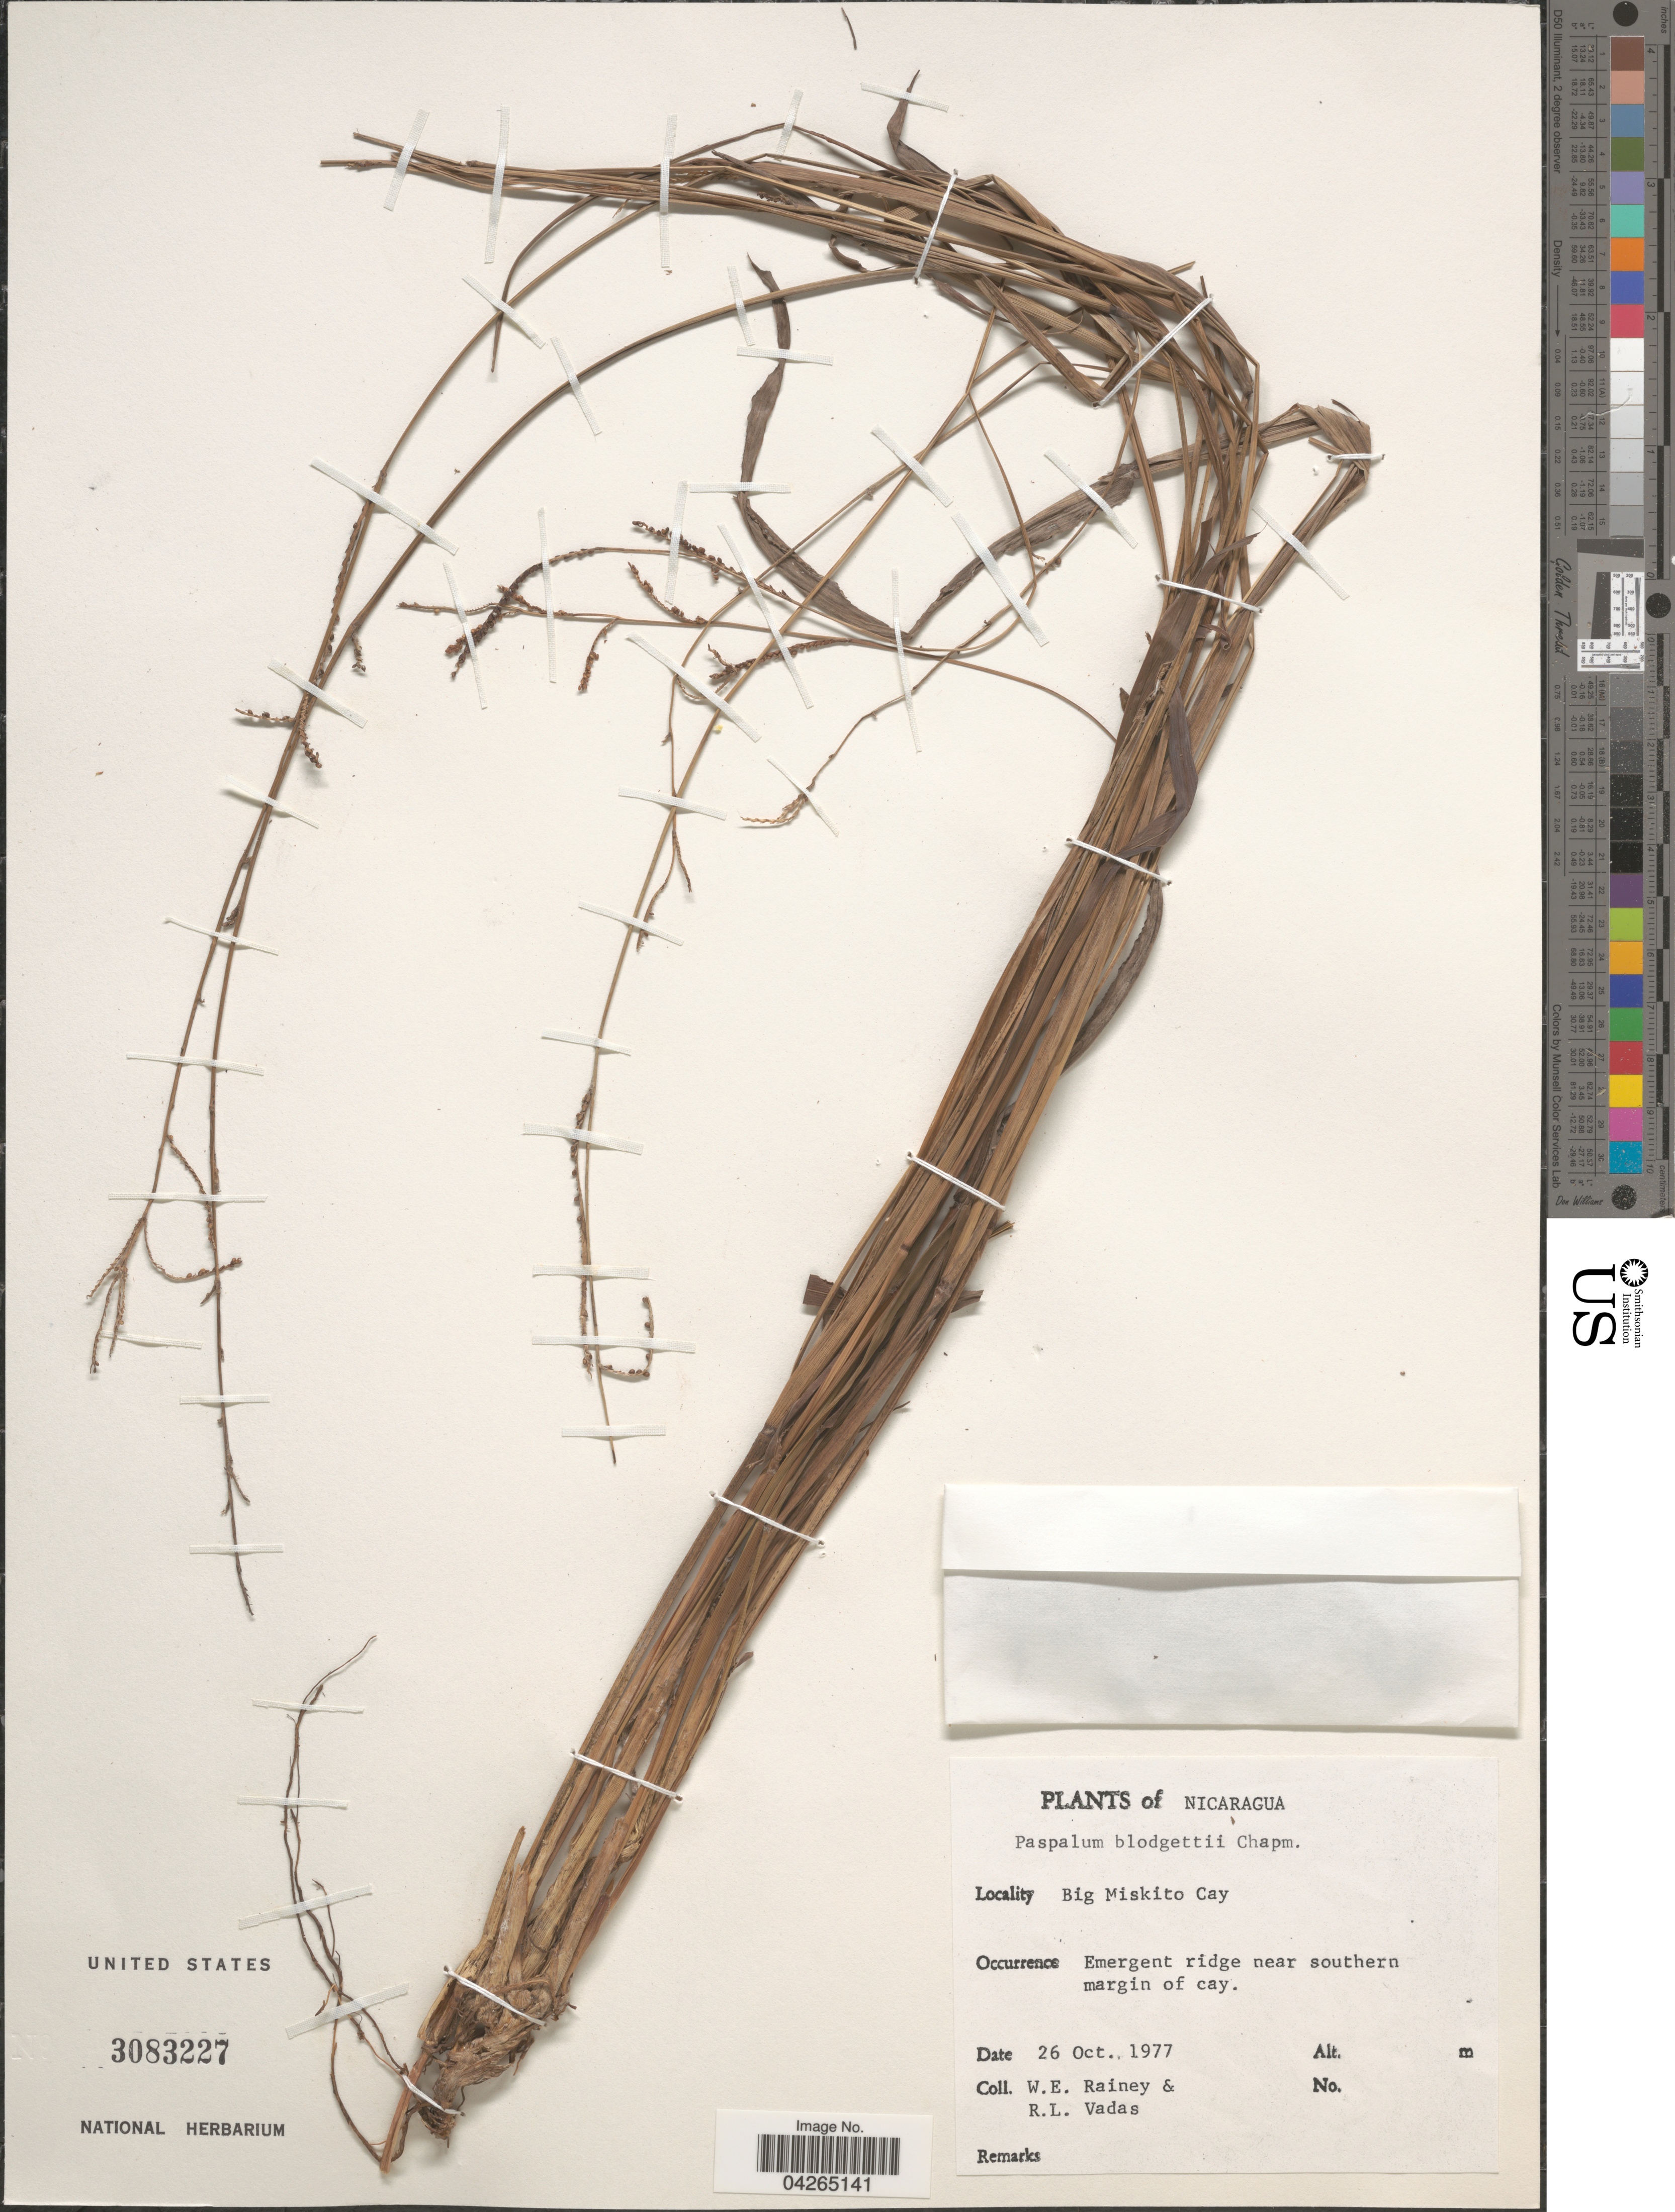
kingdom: Plantae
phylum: Tracheophyta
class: Liliopsida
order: Poales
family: Poaceae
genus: Paspalum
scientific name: Paspalum blodgettii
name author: Chapm.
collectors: W. E. Rainey & R. Vadas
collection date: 1977-10-26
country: Nicaragua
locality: Big Miskito Cay. Emergent ridge near southern margin of cay.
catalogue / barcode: US 3083227